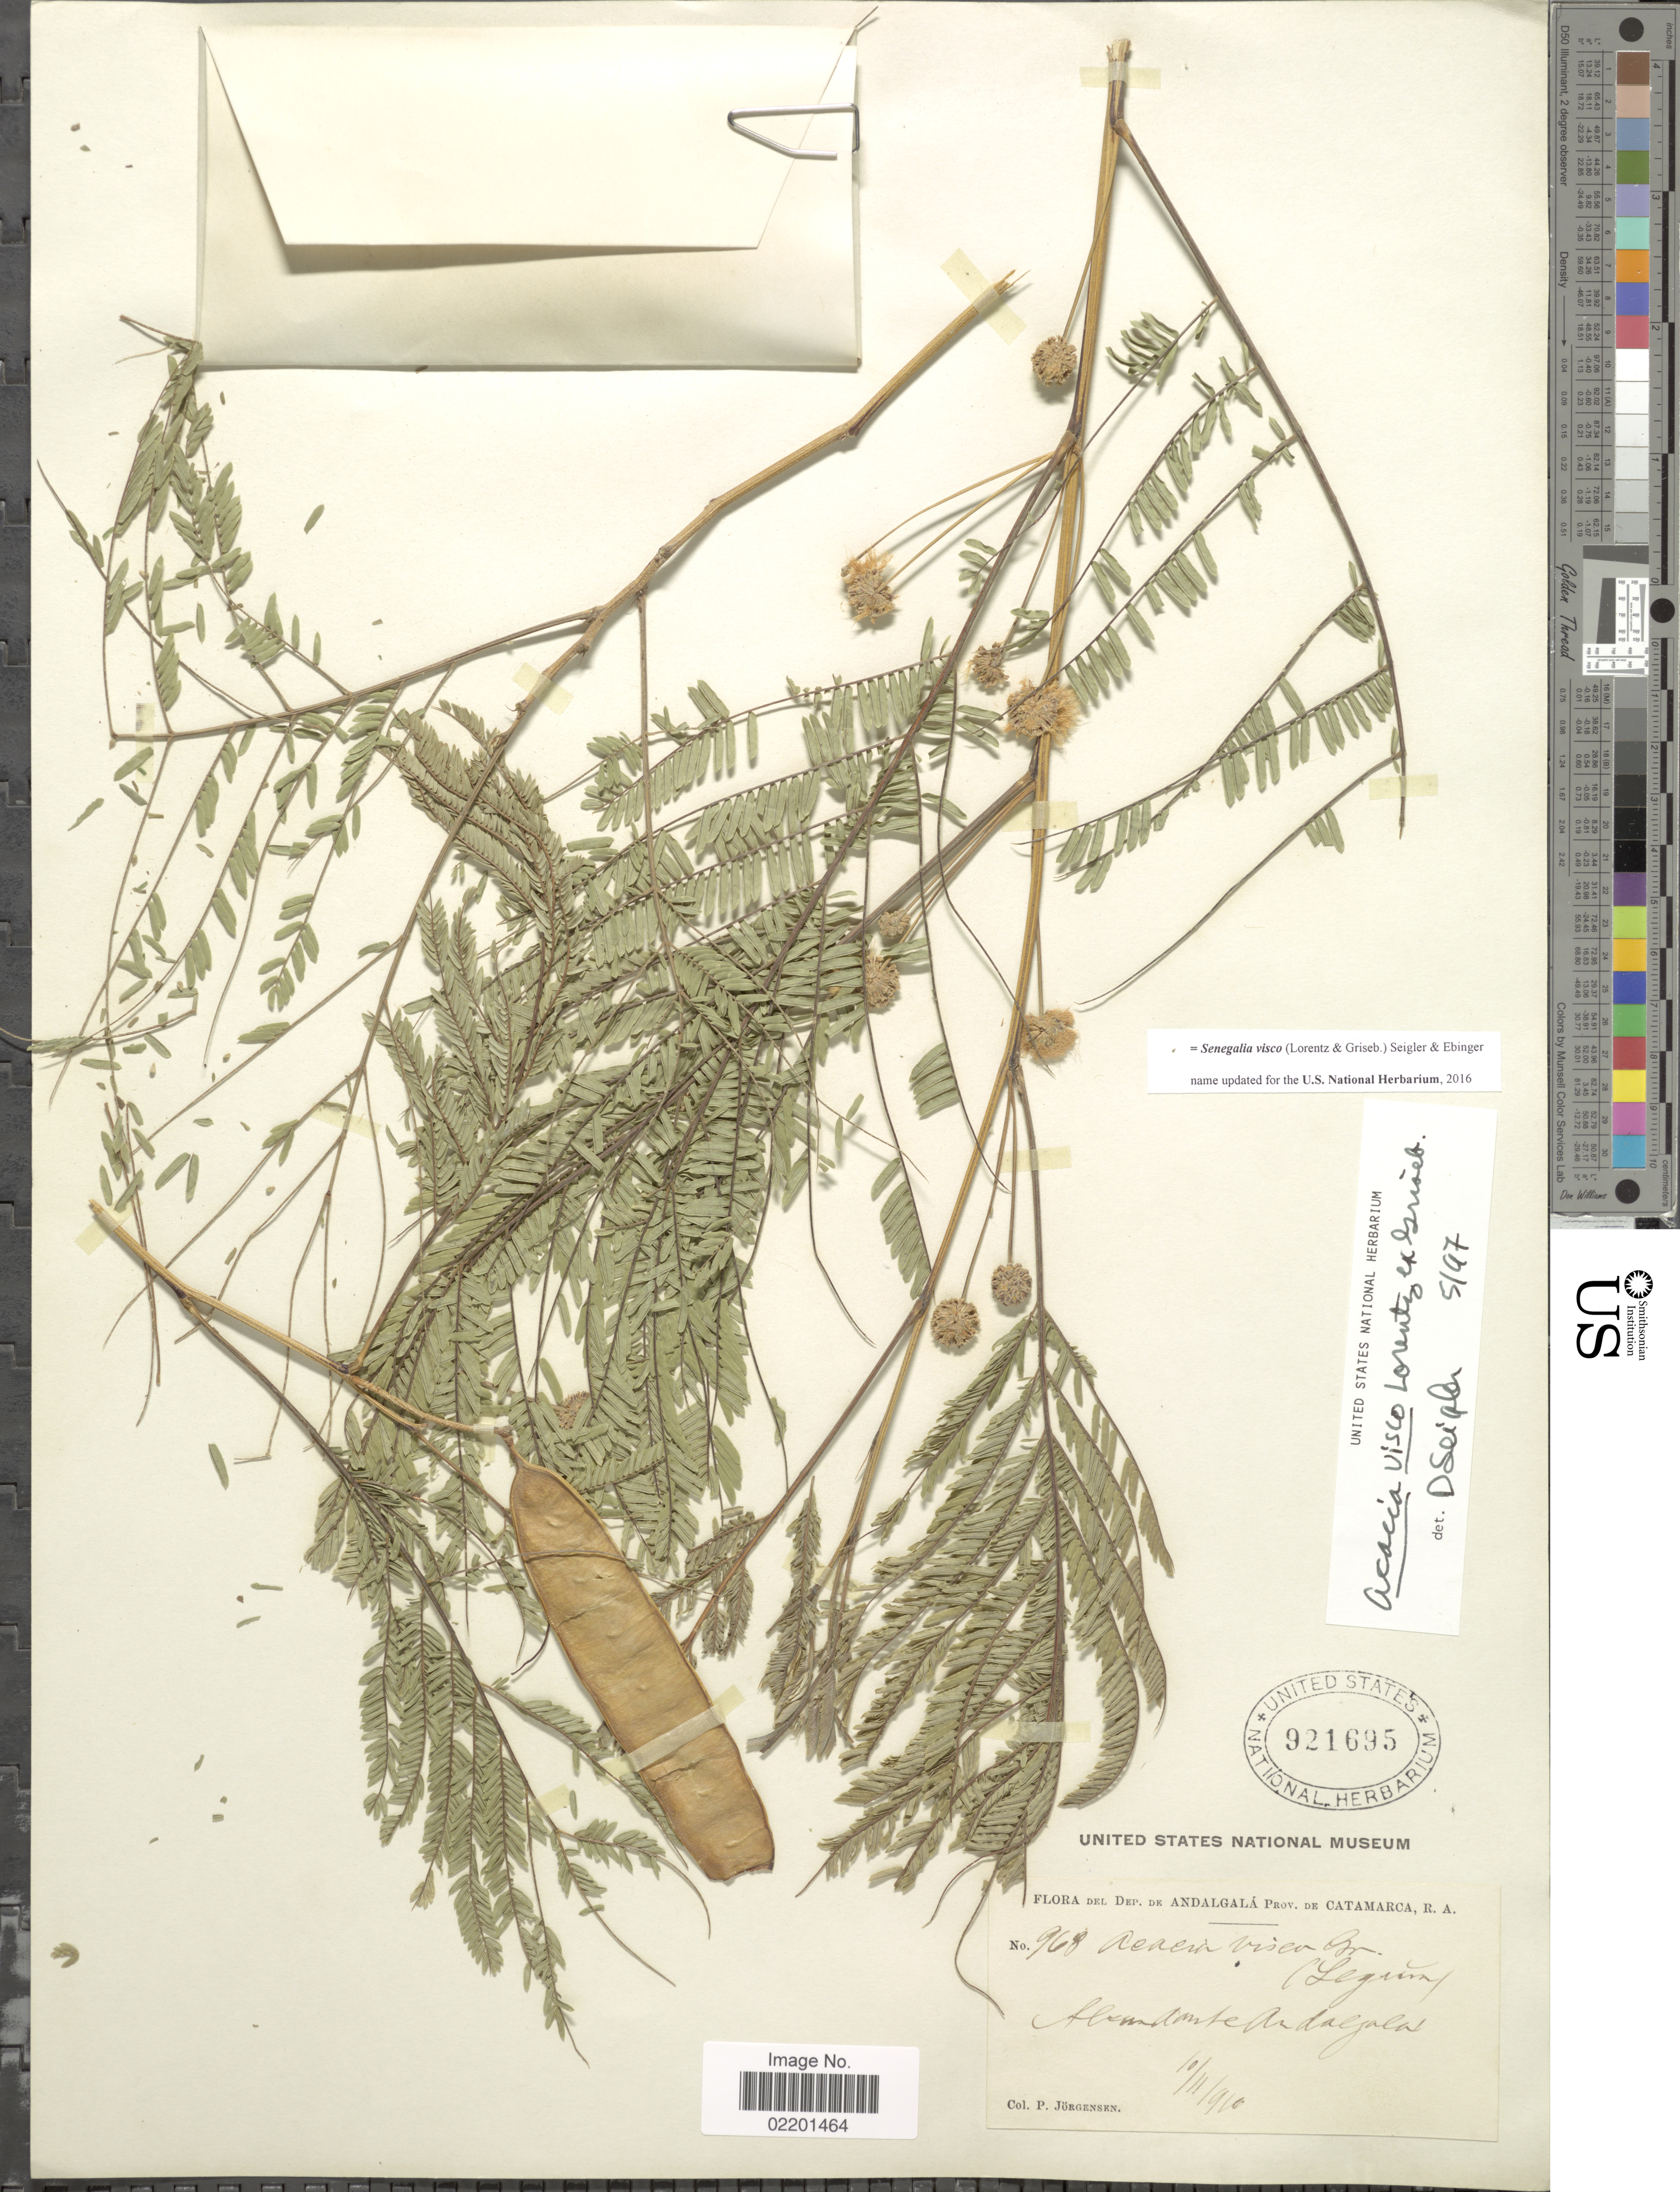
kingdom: Plantae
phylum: Tracheophyta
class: Magnoliopsida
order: Fabales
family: Fabaceae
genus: Parasenegalia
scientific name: Parasenegalia visco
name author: (Lorentz ex Griseb.) Seigler & Ebinger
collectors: P. Jörgensen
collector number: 968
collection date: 1910-11-10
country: Argentina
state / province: Catamarca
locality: Dept. de Andalgala Prov. de Catamarca, R. A.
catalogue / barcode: US 921695